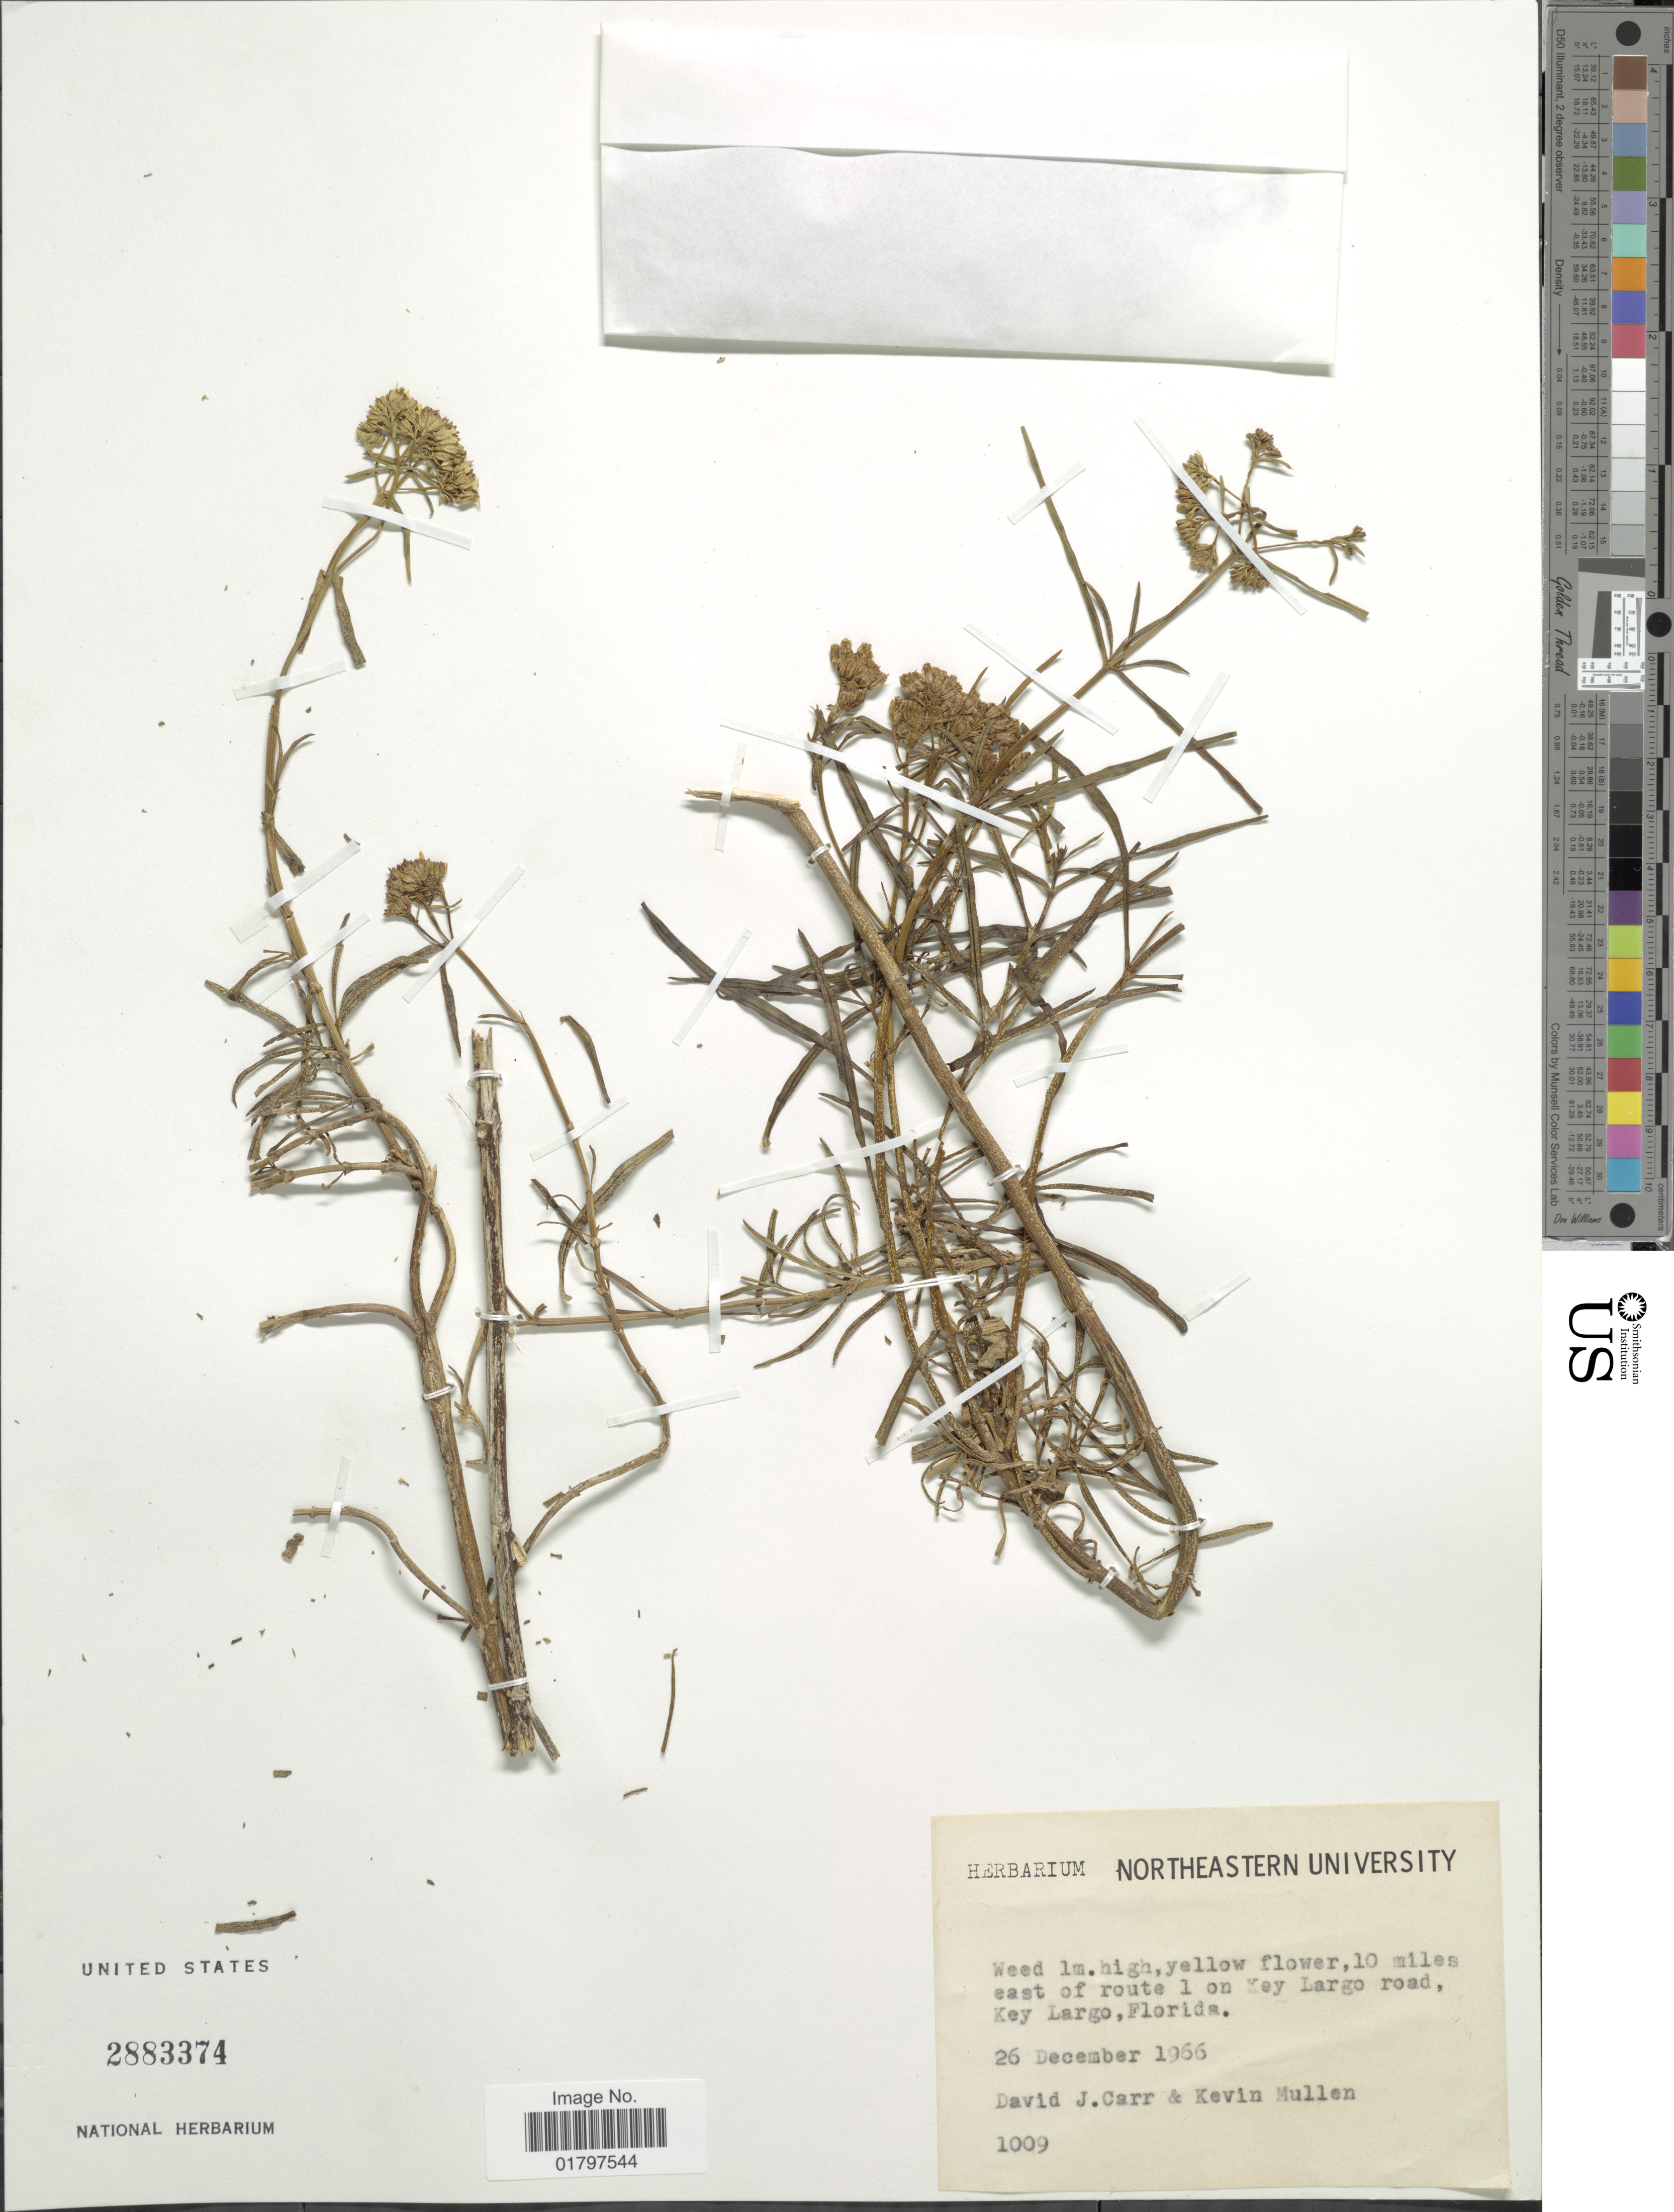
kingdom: Plantae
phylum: Tracheophyta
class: Magnoliopsida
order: Asterales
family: Asteraceae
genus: Flaveria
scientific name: Flaveria linearis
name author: Lag.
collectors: D. J. Carr & K. Mullen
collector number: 1009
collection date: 1966-12-26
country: United States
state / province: Florida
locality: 10 miles east of route 1 on Key Largo road, Key Largo, Florida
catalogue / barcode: US 2883374